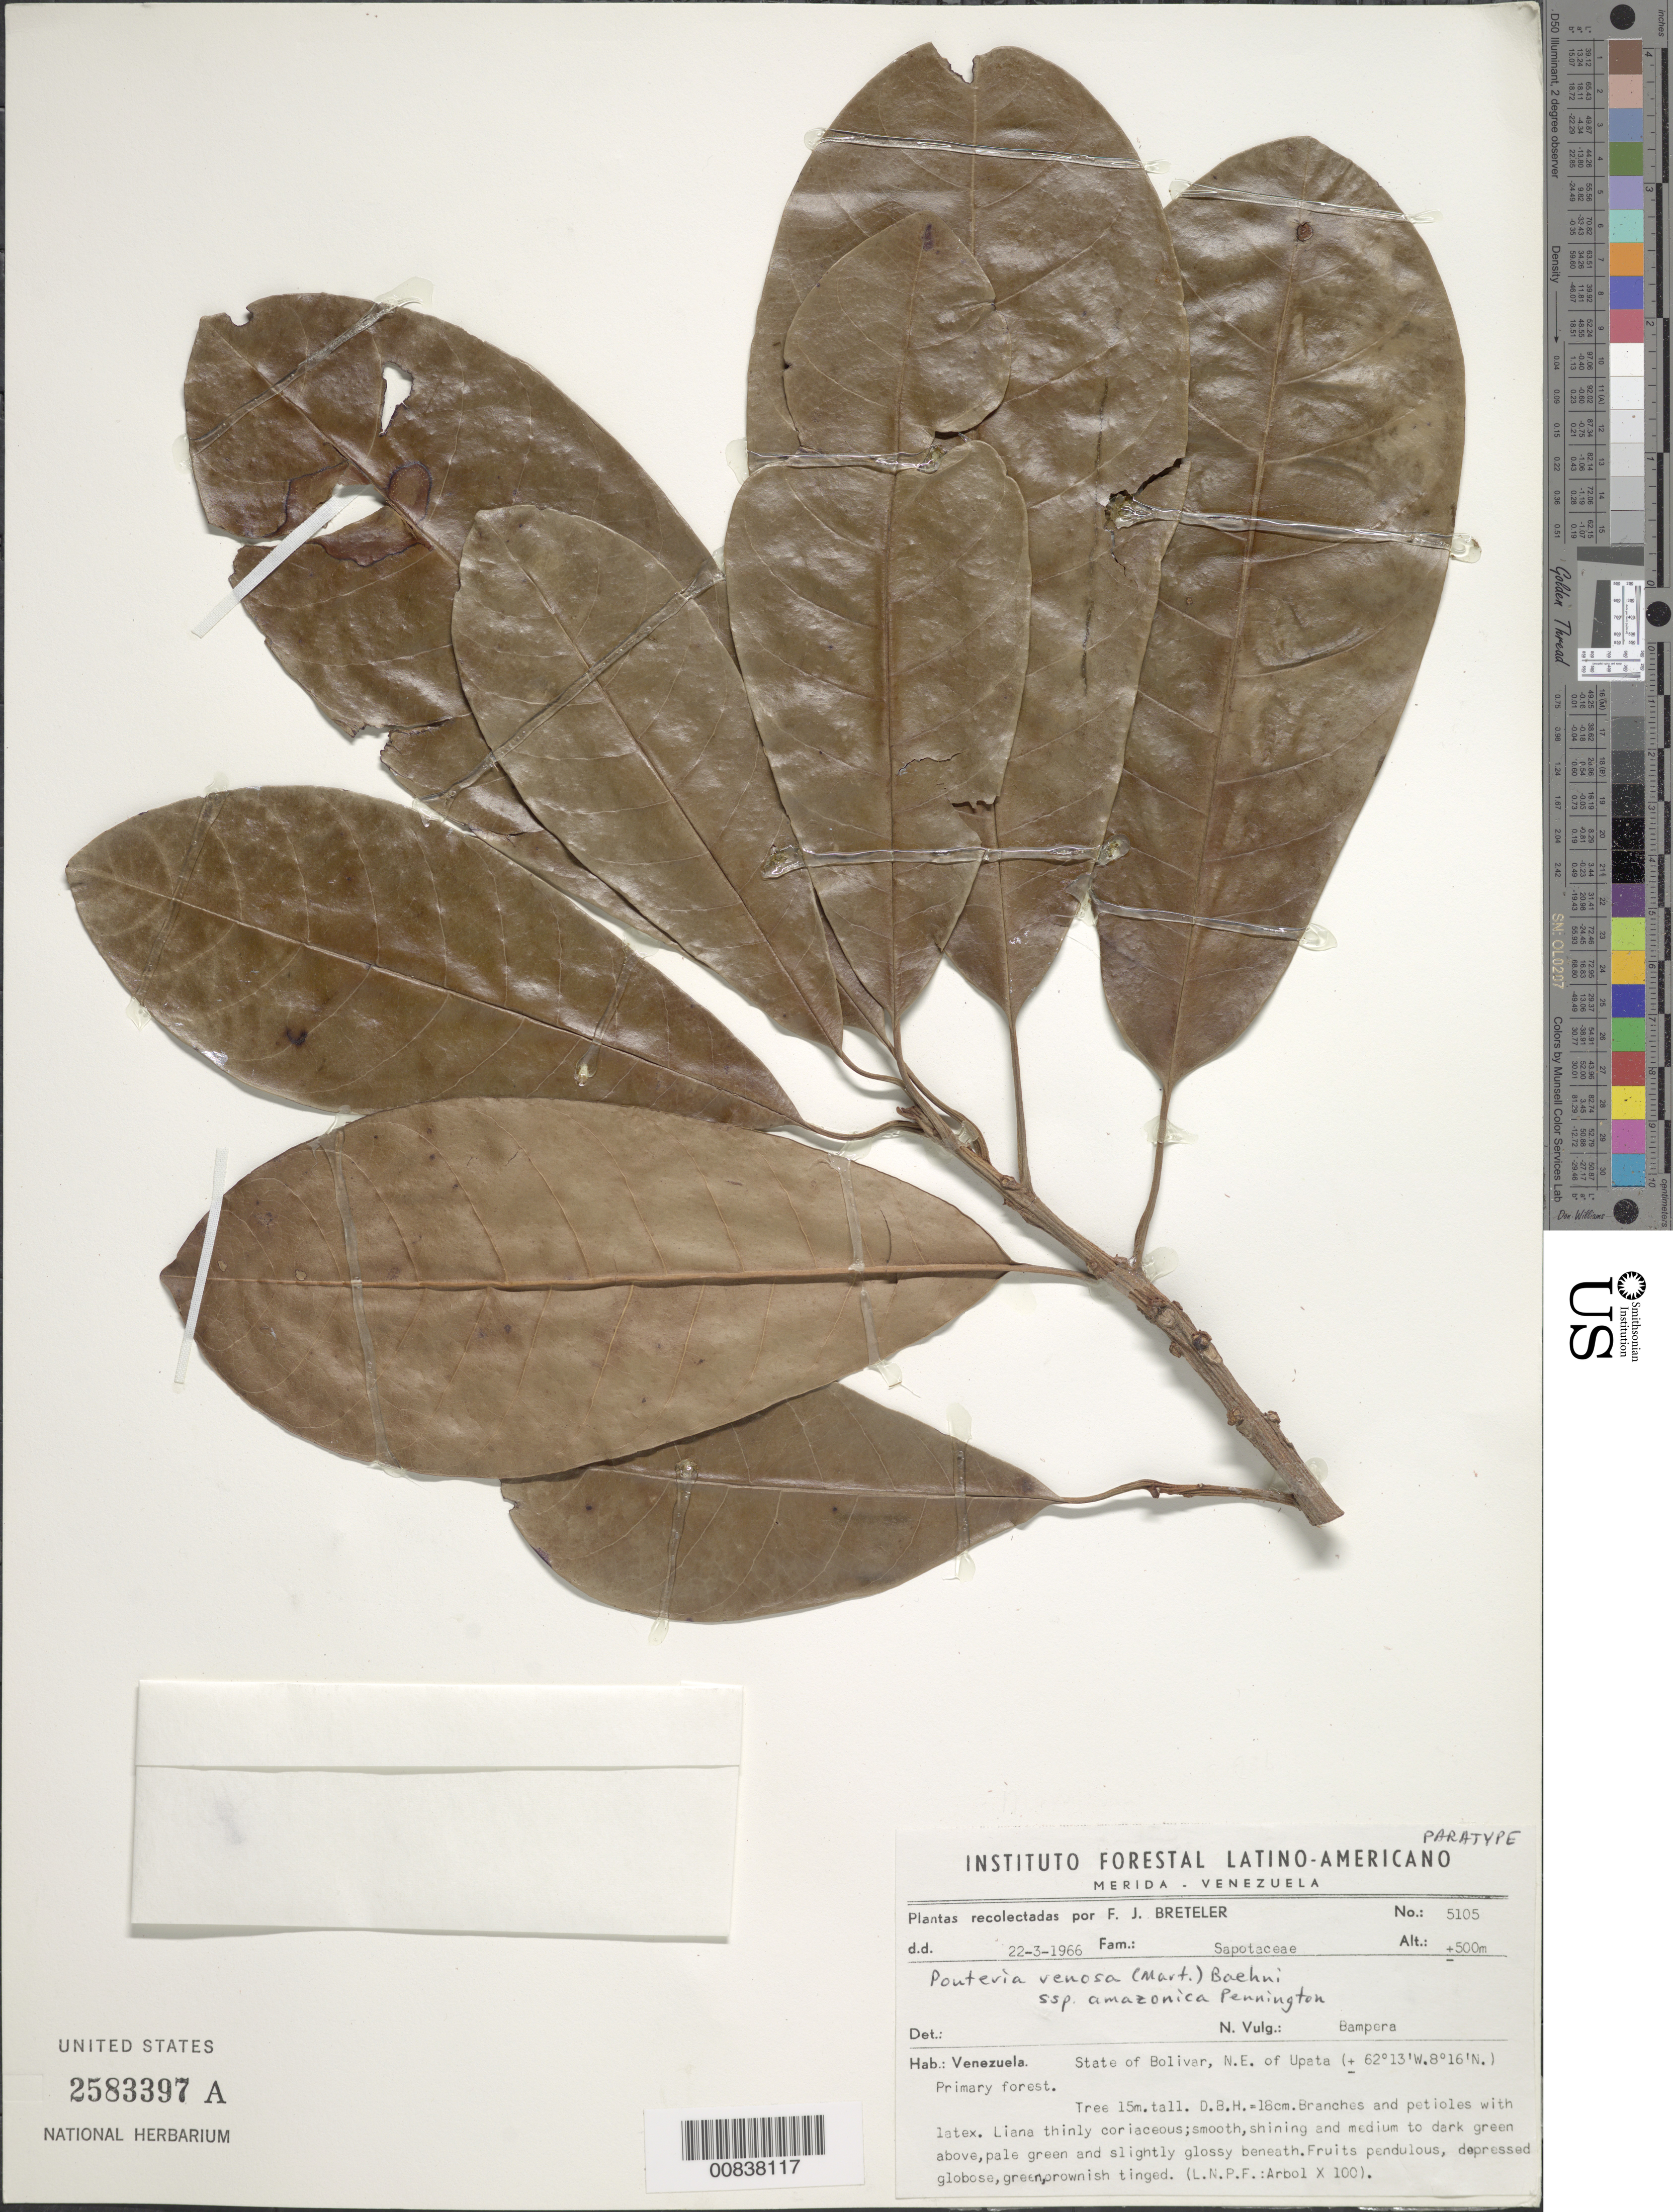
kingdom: Plantae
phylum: Tracheophyta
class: Magnoliopsida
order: Ericales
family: Sapotaceae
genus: Pouteria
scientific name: Pouteria venosa subsp. amazonica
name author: T.D. Penn.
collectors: F. J. Breteler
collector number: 5105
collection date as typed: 22-Mar-66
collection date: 1966-03-22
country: Venezuela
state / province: Bolívar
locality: Upata, NE of, near El Paraiso camp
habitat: Primary forest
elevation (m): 500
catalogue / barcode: US 2583397A